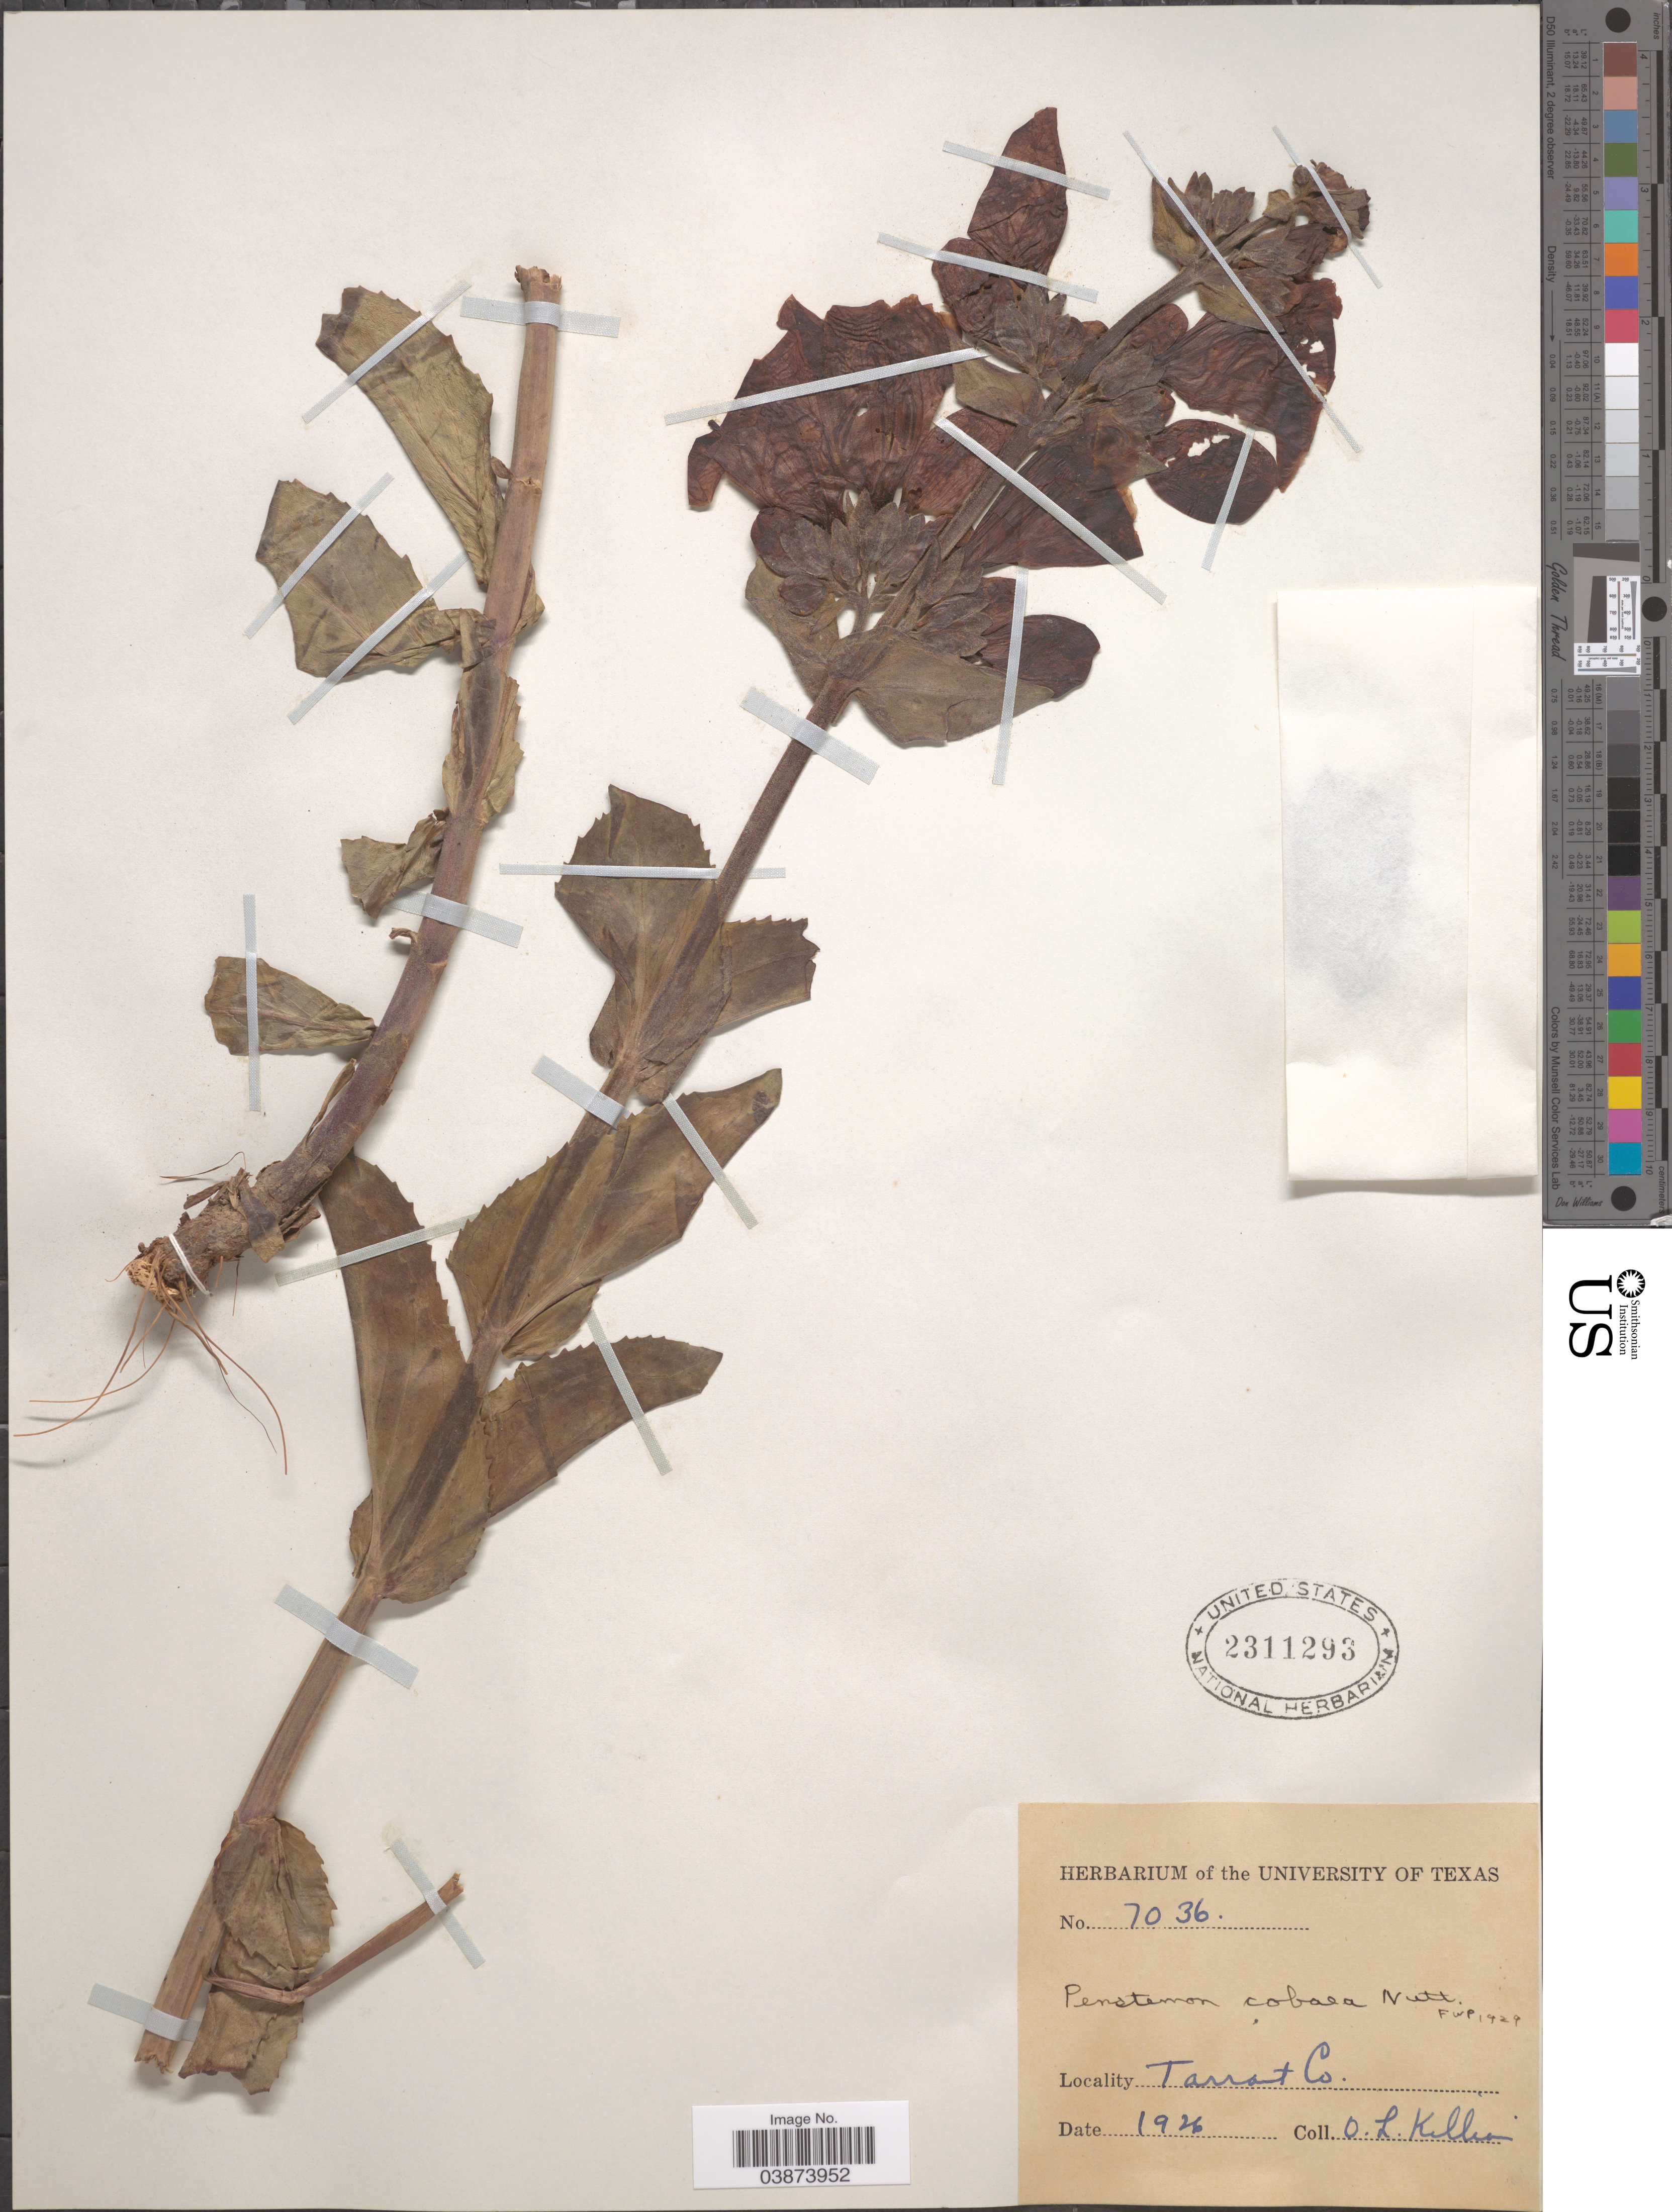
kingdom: Plantae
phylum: Tracheophyta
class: Magnoliopsida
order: Lamiales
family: Plantaginaceae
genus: Penstemon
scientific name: Penstemon cobaea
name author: (Nutt.)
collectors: O. Killian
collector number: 7036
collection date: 1926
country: United States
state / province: Texas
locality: Tarrant Co.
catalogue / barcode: US 2311293